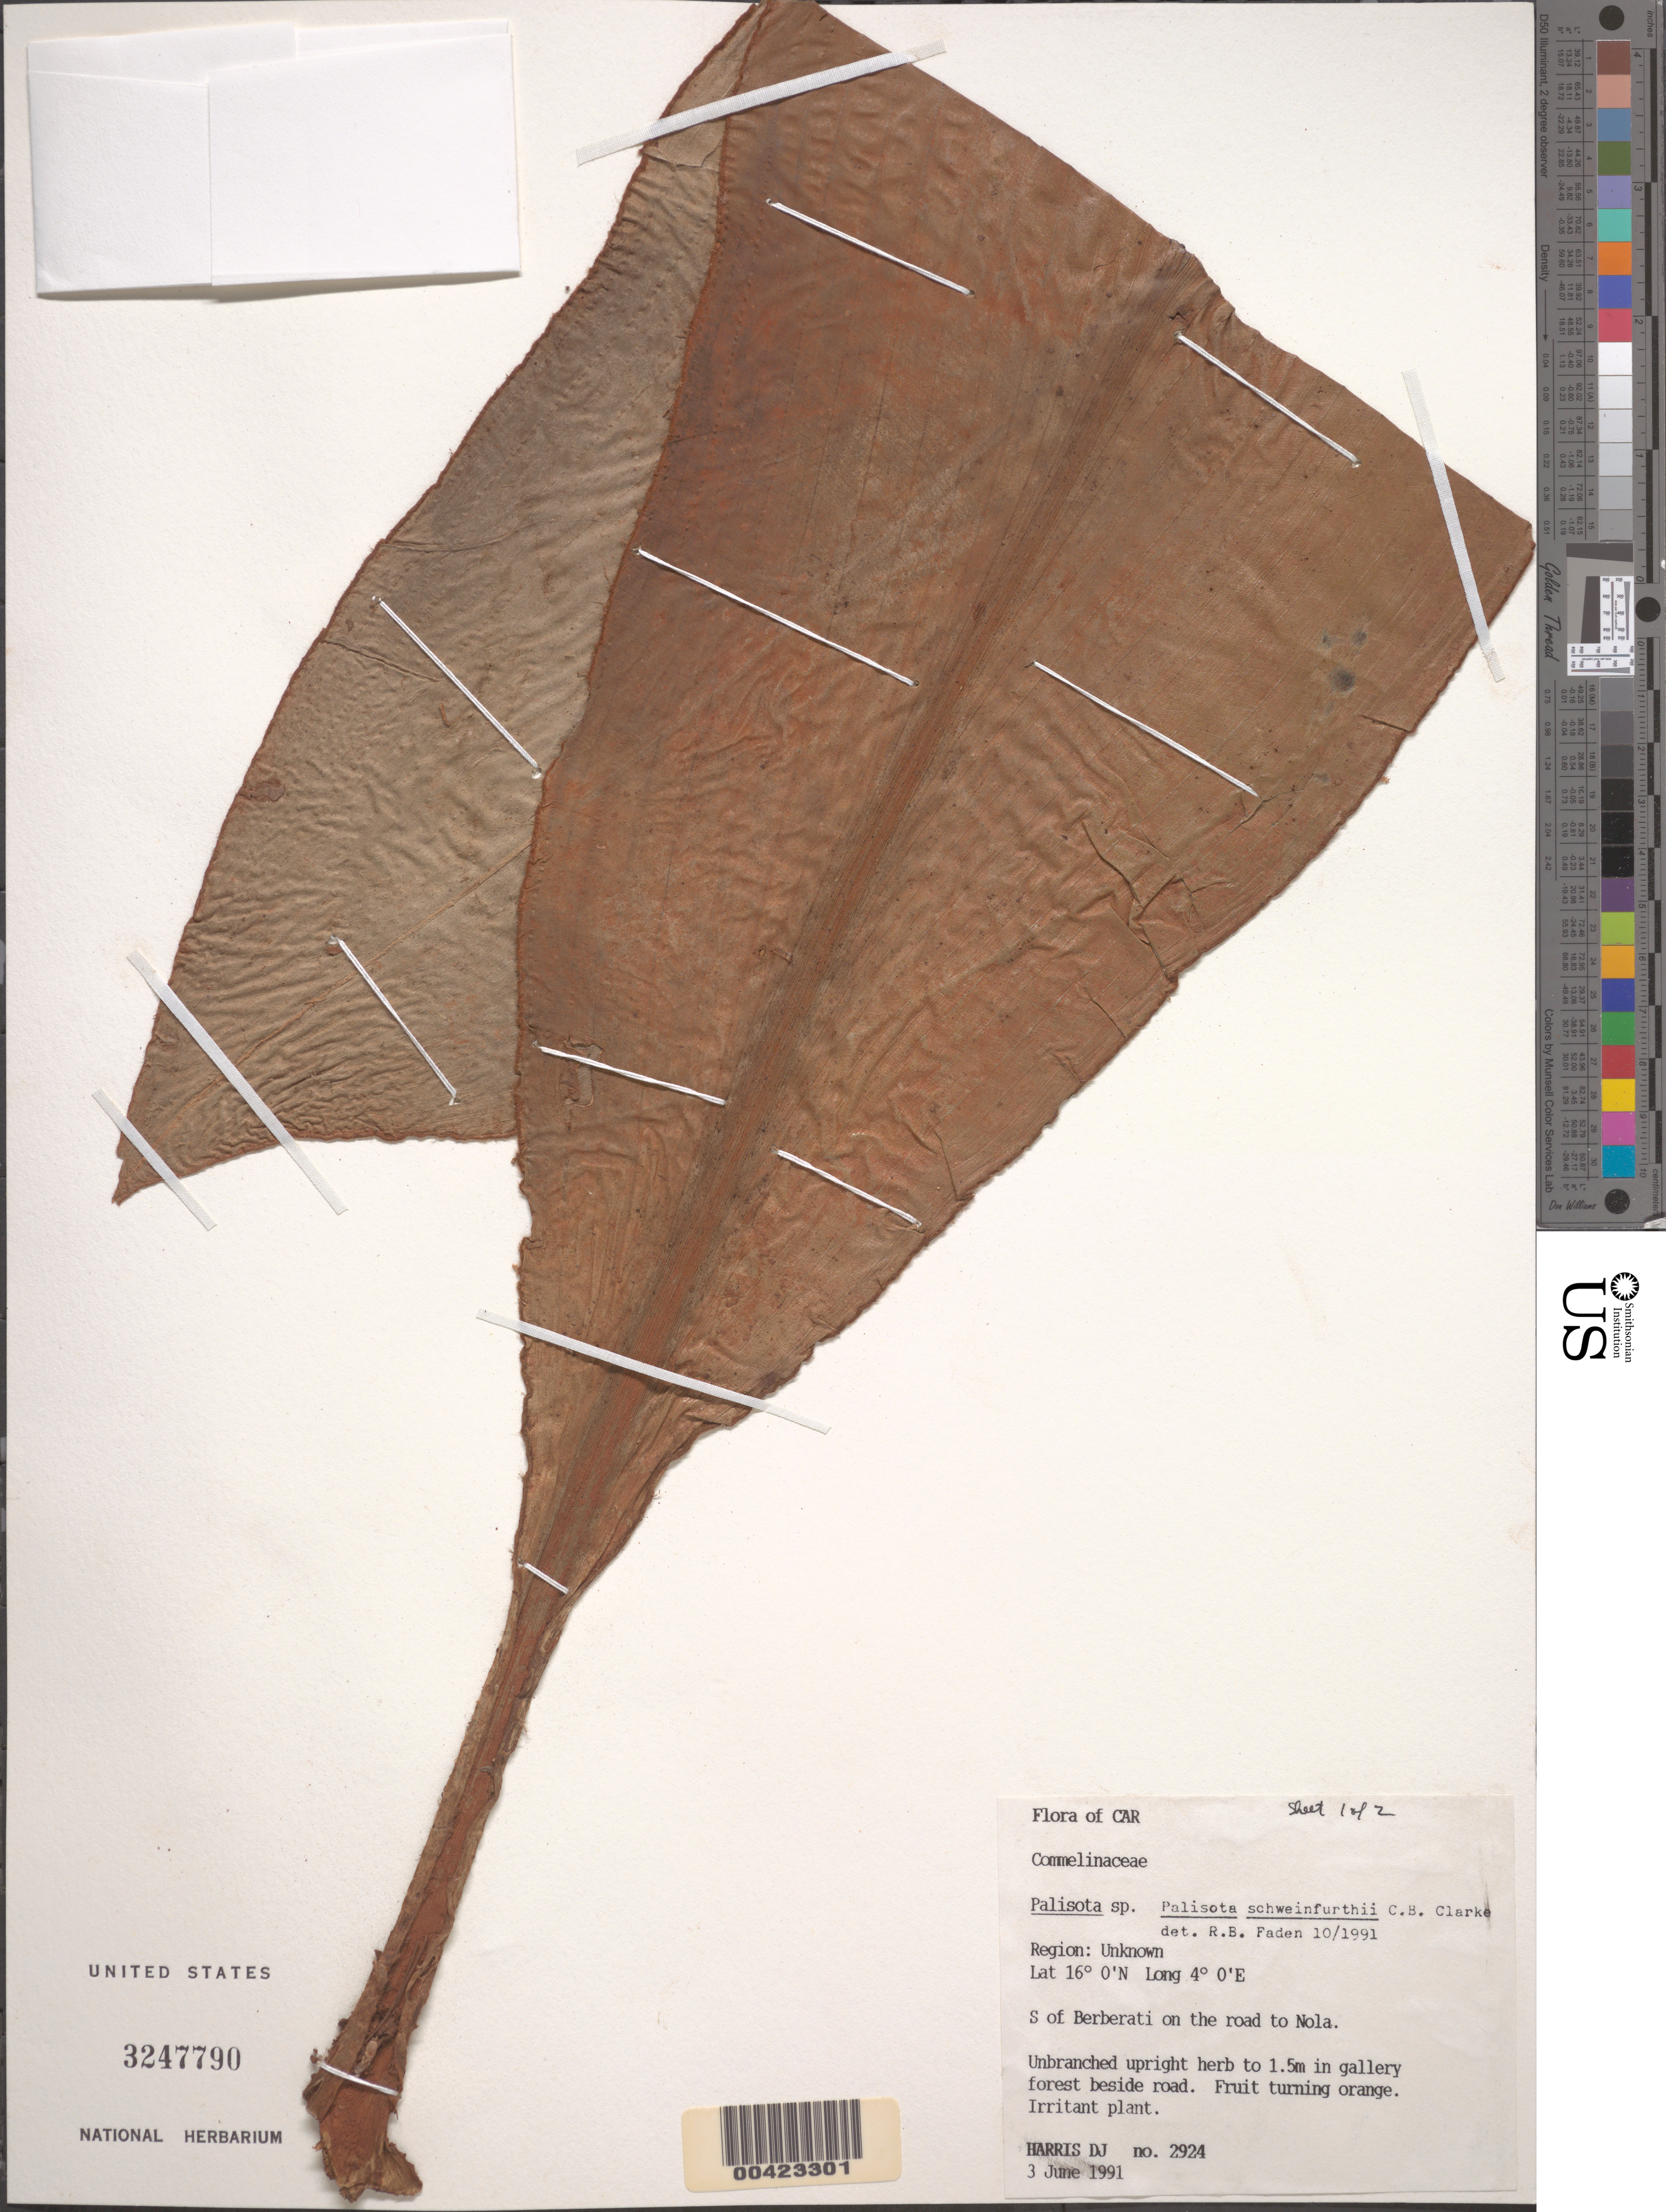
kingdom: Plantae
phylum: Tracheophyta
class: Liliopsida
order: Commelinales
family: Commelinaceae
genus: Palisota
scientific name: Palisota schweinfurthii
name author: C.B. Clarke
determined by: Faden, Robert B., (US), Smithsonian Institution - National Museum of Natural History (UNITED STATES)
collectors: D. J. Harris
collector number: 2924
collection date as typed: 03 Jun 1991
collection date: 1991-06-03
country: Central African Republic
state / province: Mambéré-Kadéï / Sangha-Mbaere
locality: S of Berberati, on road to Nora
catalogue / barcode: US 3247790